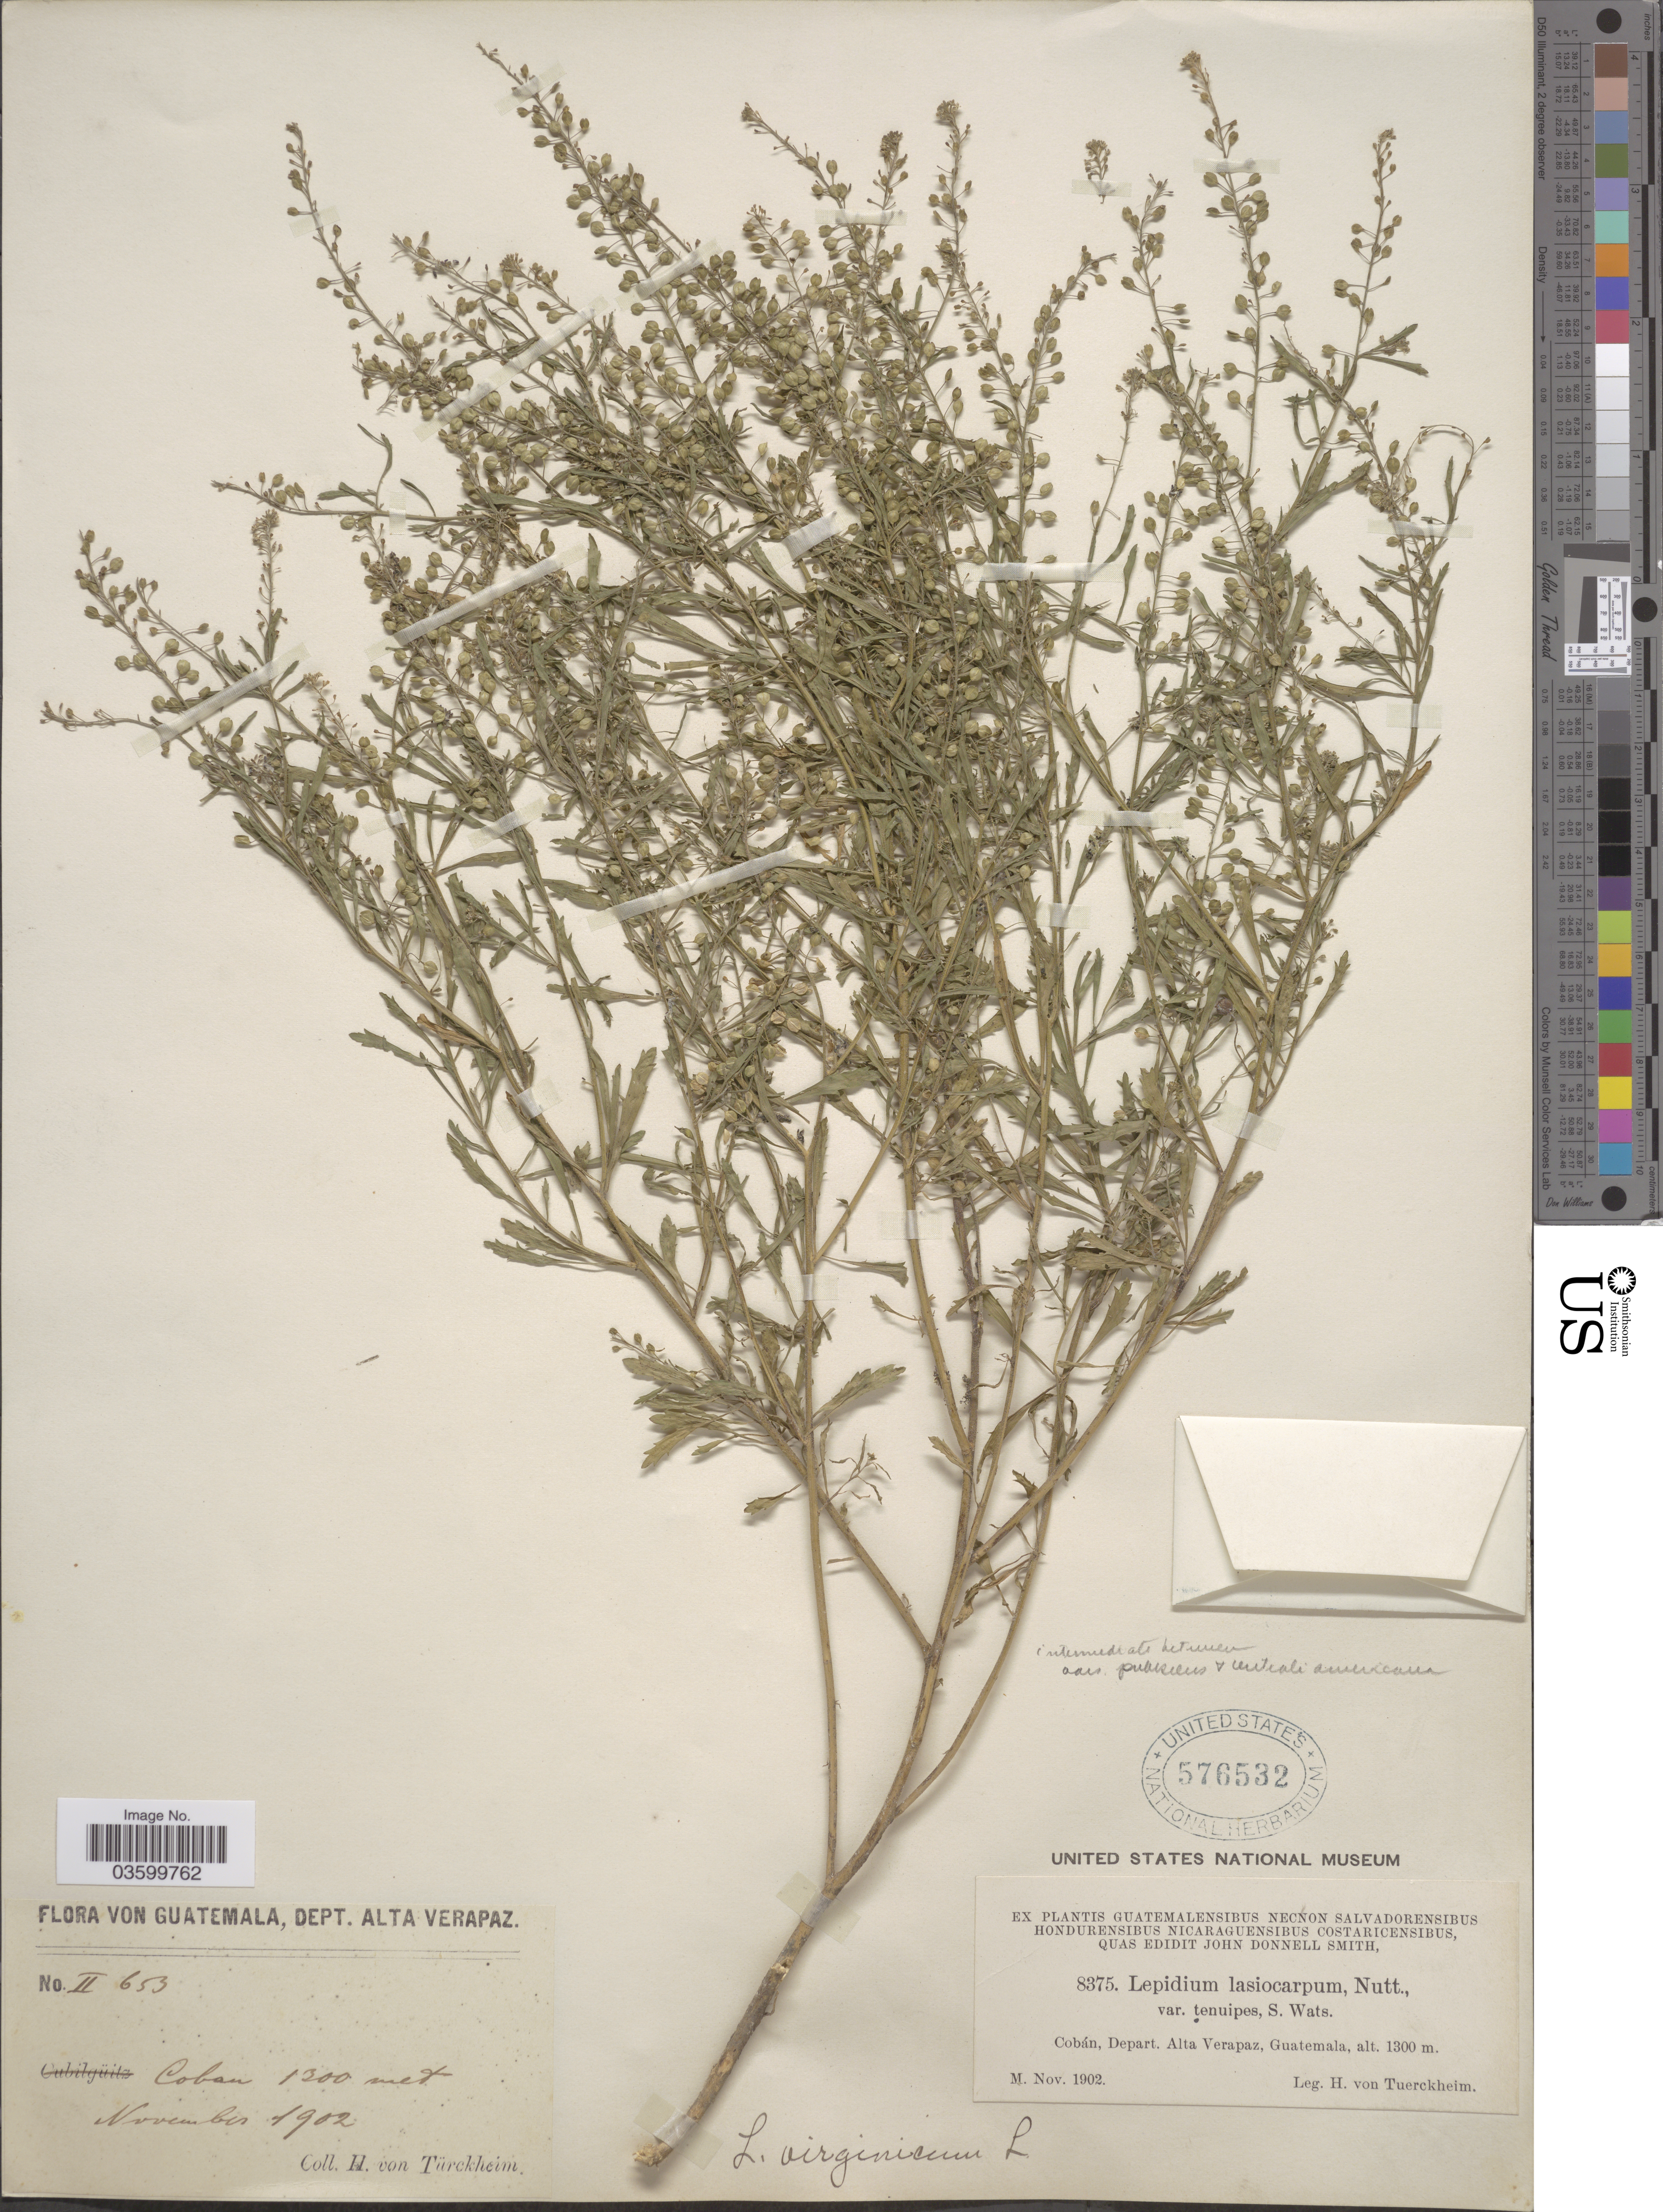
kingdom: Plantae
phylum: Tracheophyta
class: Magnoliopsida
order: Brassicales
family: Brassicaceae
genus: Lepidium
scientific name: Lepidium virginicum var. pubescens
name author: (Greene) C.L. Hitchc.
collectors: H. von Türckheim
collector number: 8375/II653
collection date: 1902-11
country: Guatemala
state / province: Alta Verapaz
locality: Cobán, Depart. Alta Verapaz.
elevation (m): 1300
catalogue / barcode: US 576532